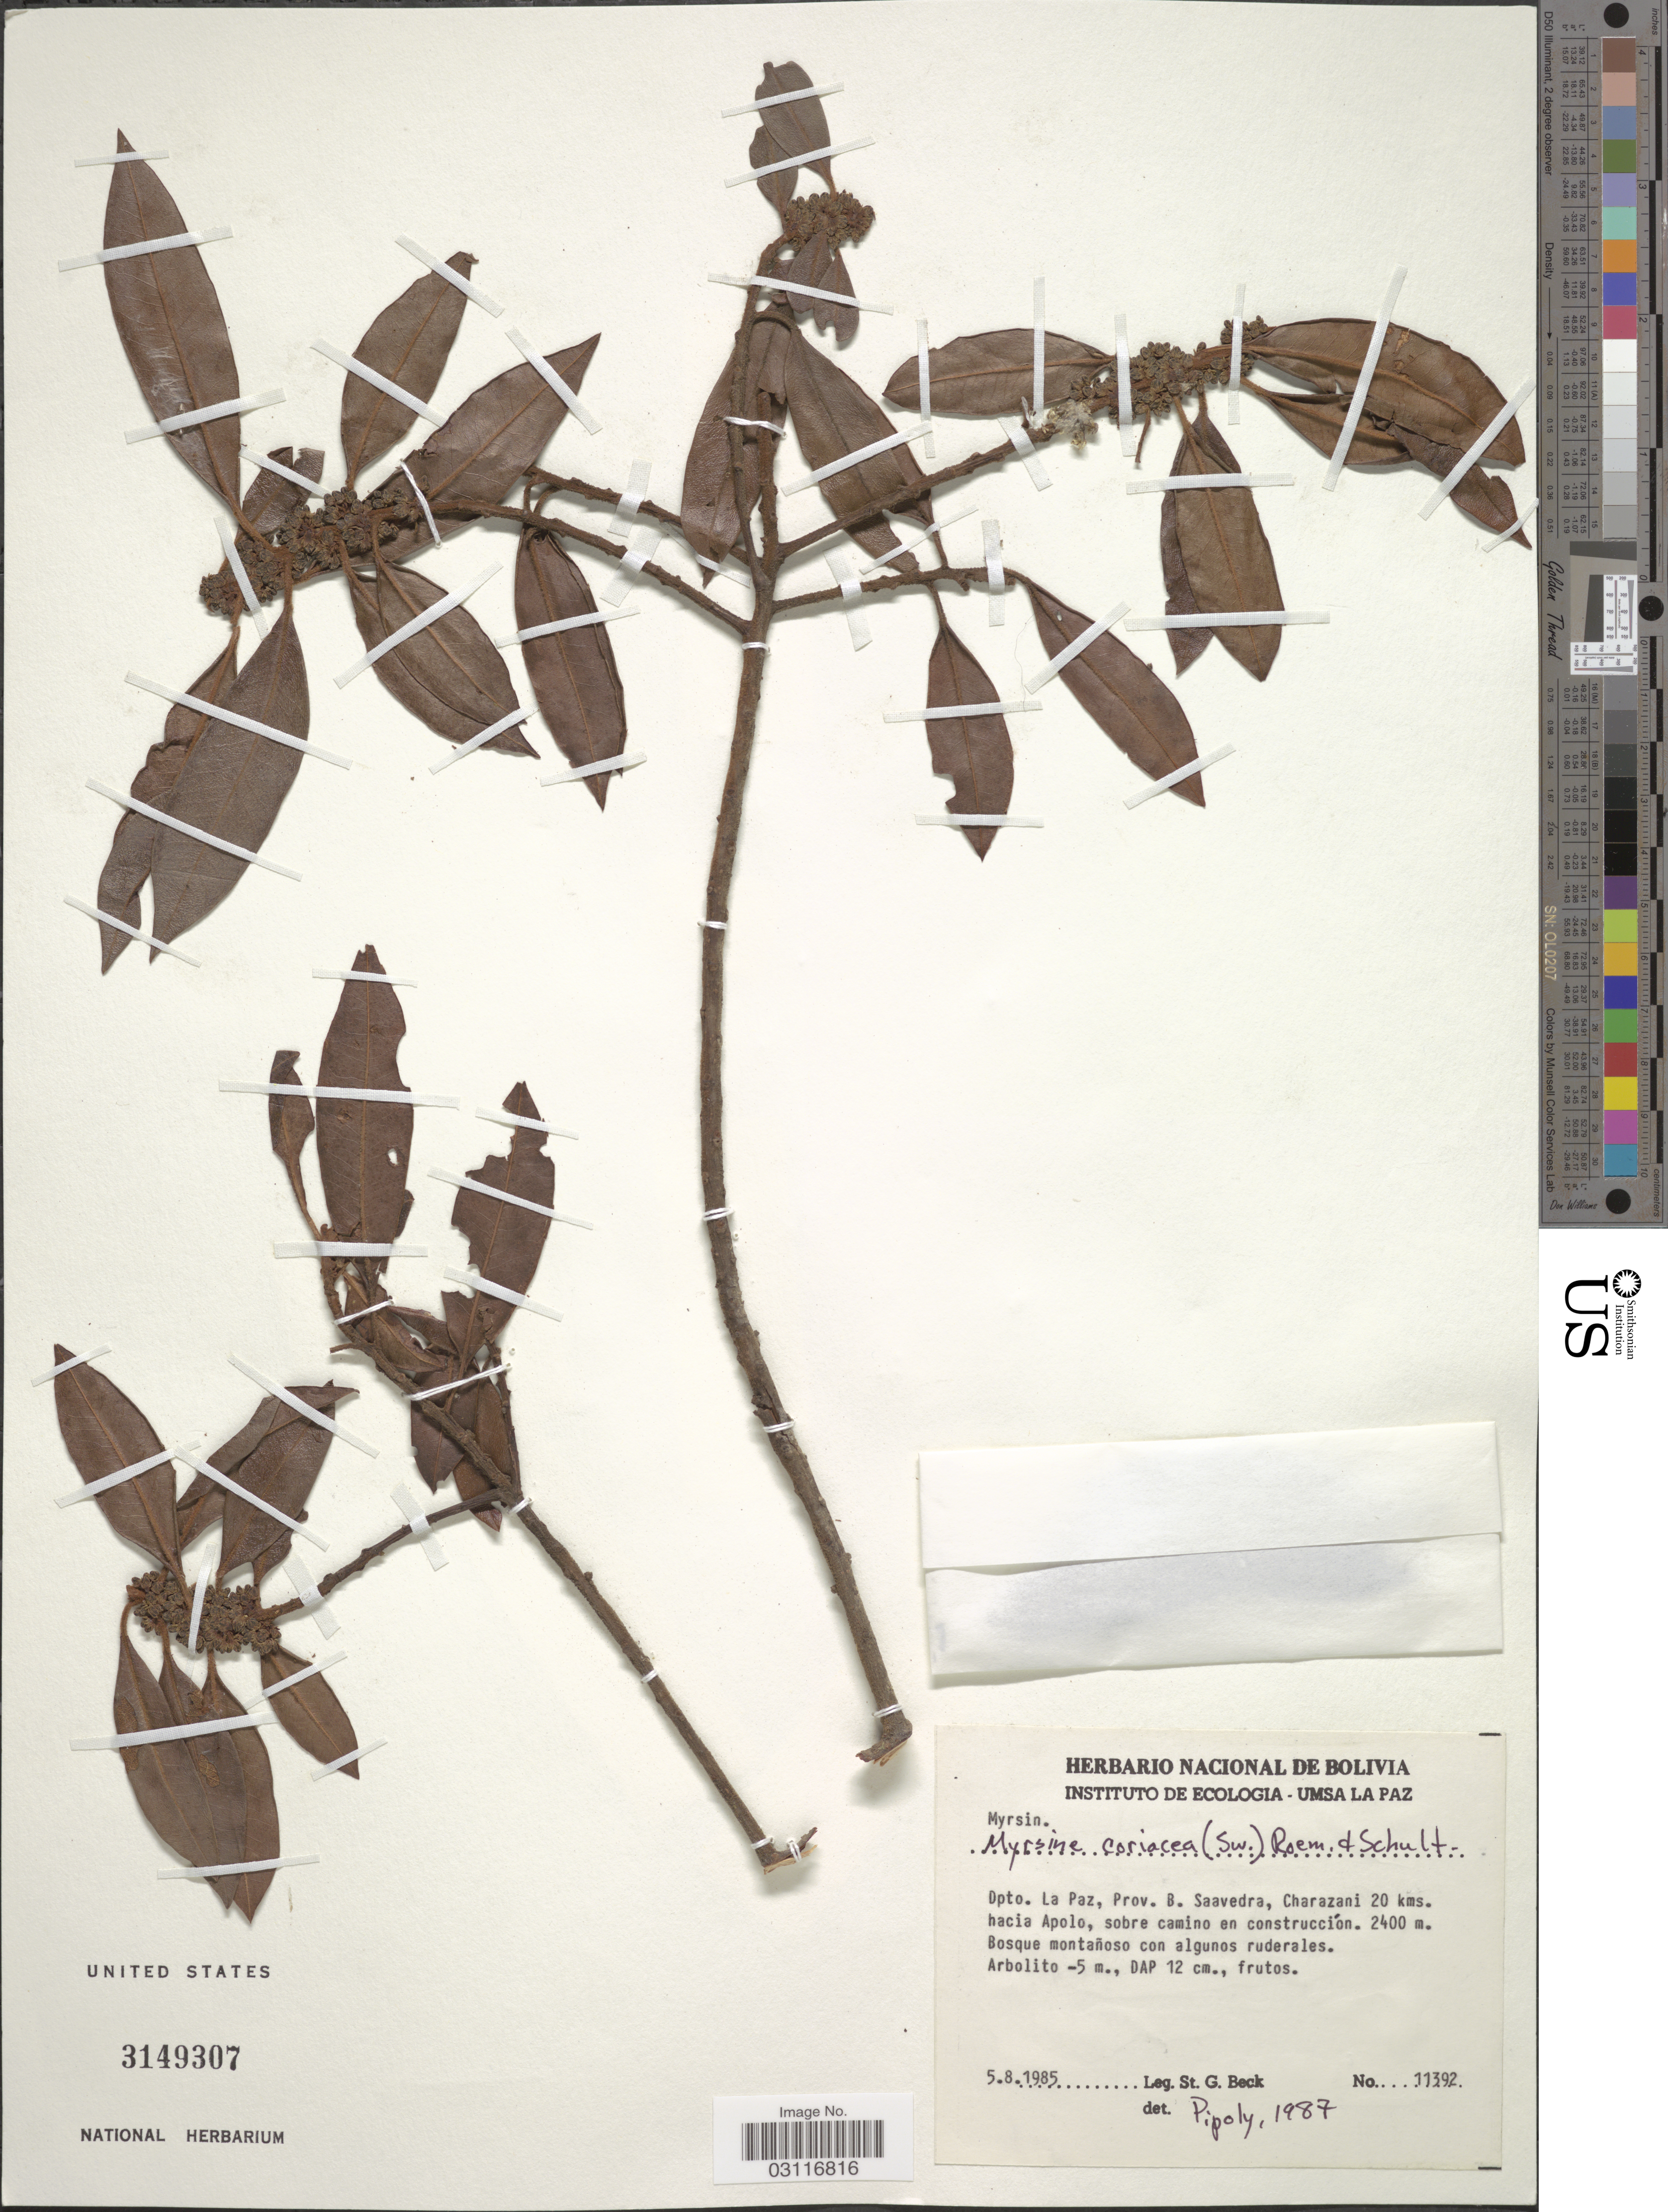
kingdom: Plantae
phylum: Tracheophyta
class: Magnoliopsida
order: Ericales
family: Primulaceae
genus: Myrsine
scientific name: Myrsine coriacea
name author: (Sw.) R. Br. ex Roem. & Schult.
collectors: S. G. Beck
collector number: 11392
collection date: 1985-08-05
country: Bolivia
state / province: La Paz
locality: Dpto. La Paz, Prov. B. Saavedra, Charazani 20 kms. hacia Apolo, sobre camino en construcción.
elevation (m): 2400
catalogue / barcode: US 3149307